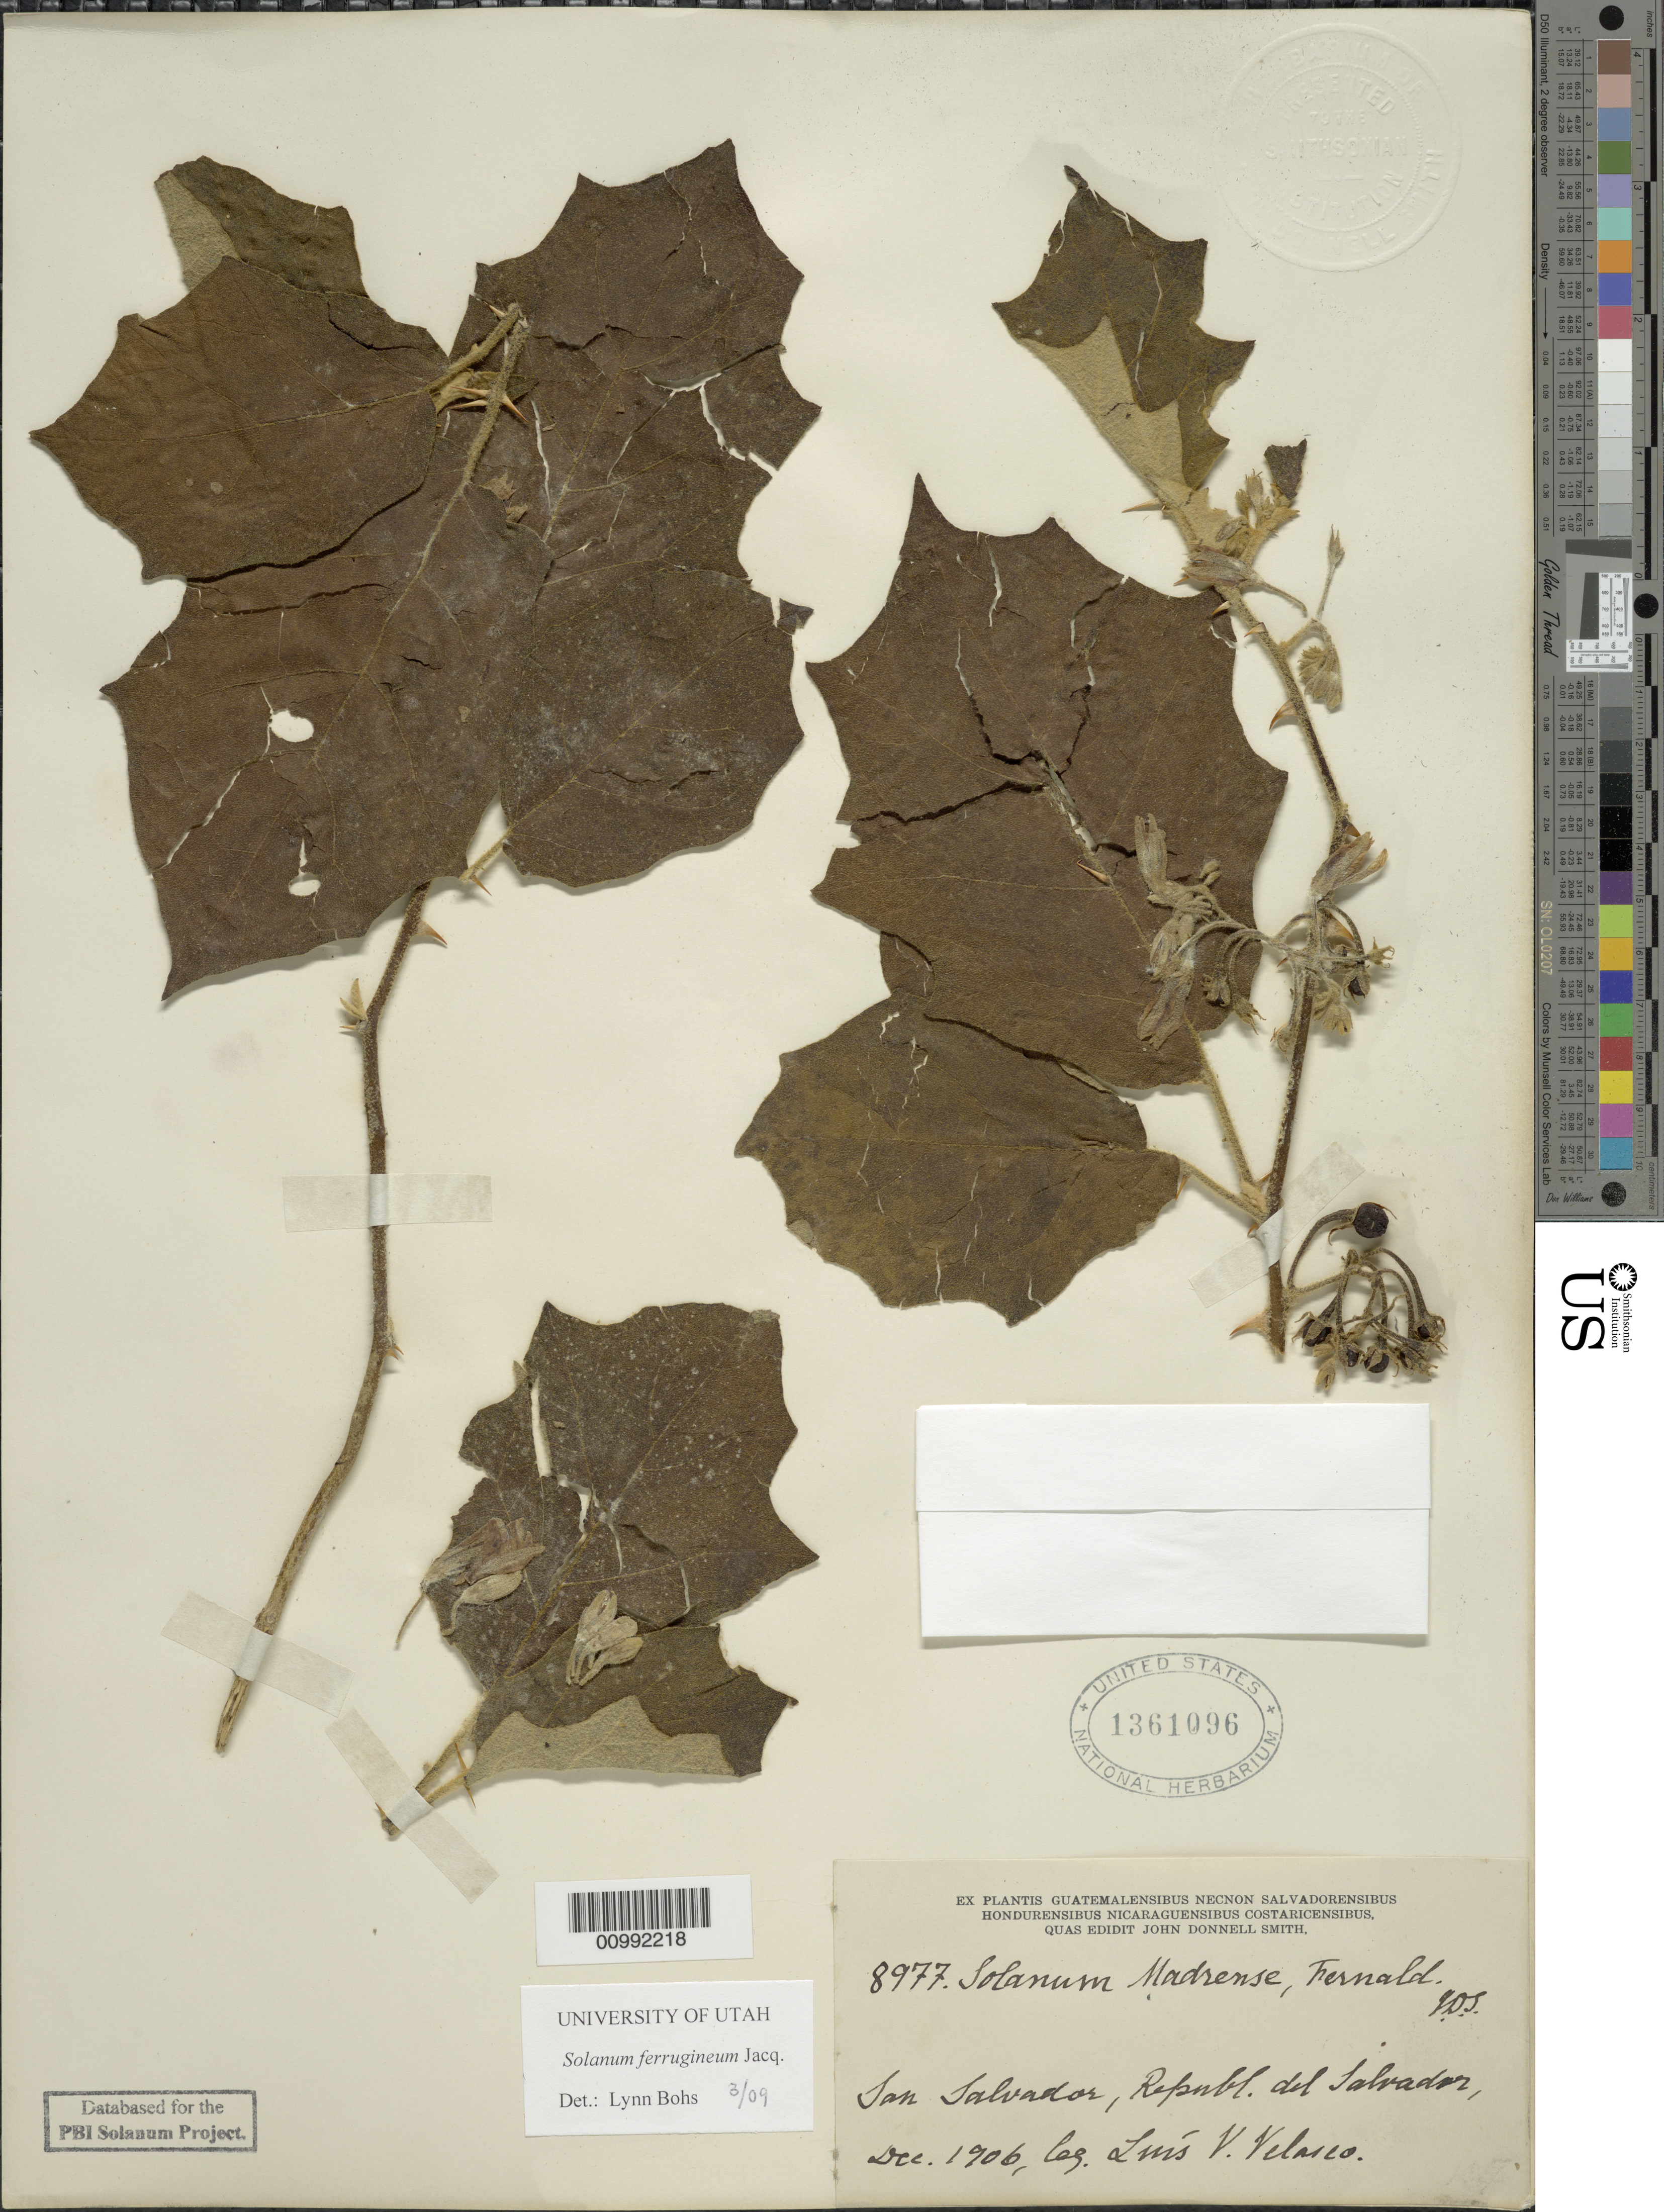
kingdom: Plantae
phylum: Tracheophyta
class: Magnoliopsida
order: Solanales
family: Solanaceae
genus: Solanum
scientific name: Solanum ferrugineum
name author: Jacq.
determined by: Bohs, L. A.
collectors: L. Velasco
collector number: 8977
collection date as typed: Dec 1906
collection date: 1906-12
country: El Salvador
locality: San Salvador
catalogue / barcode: US 1361096